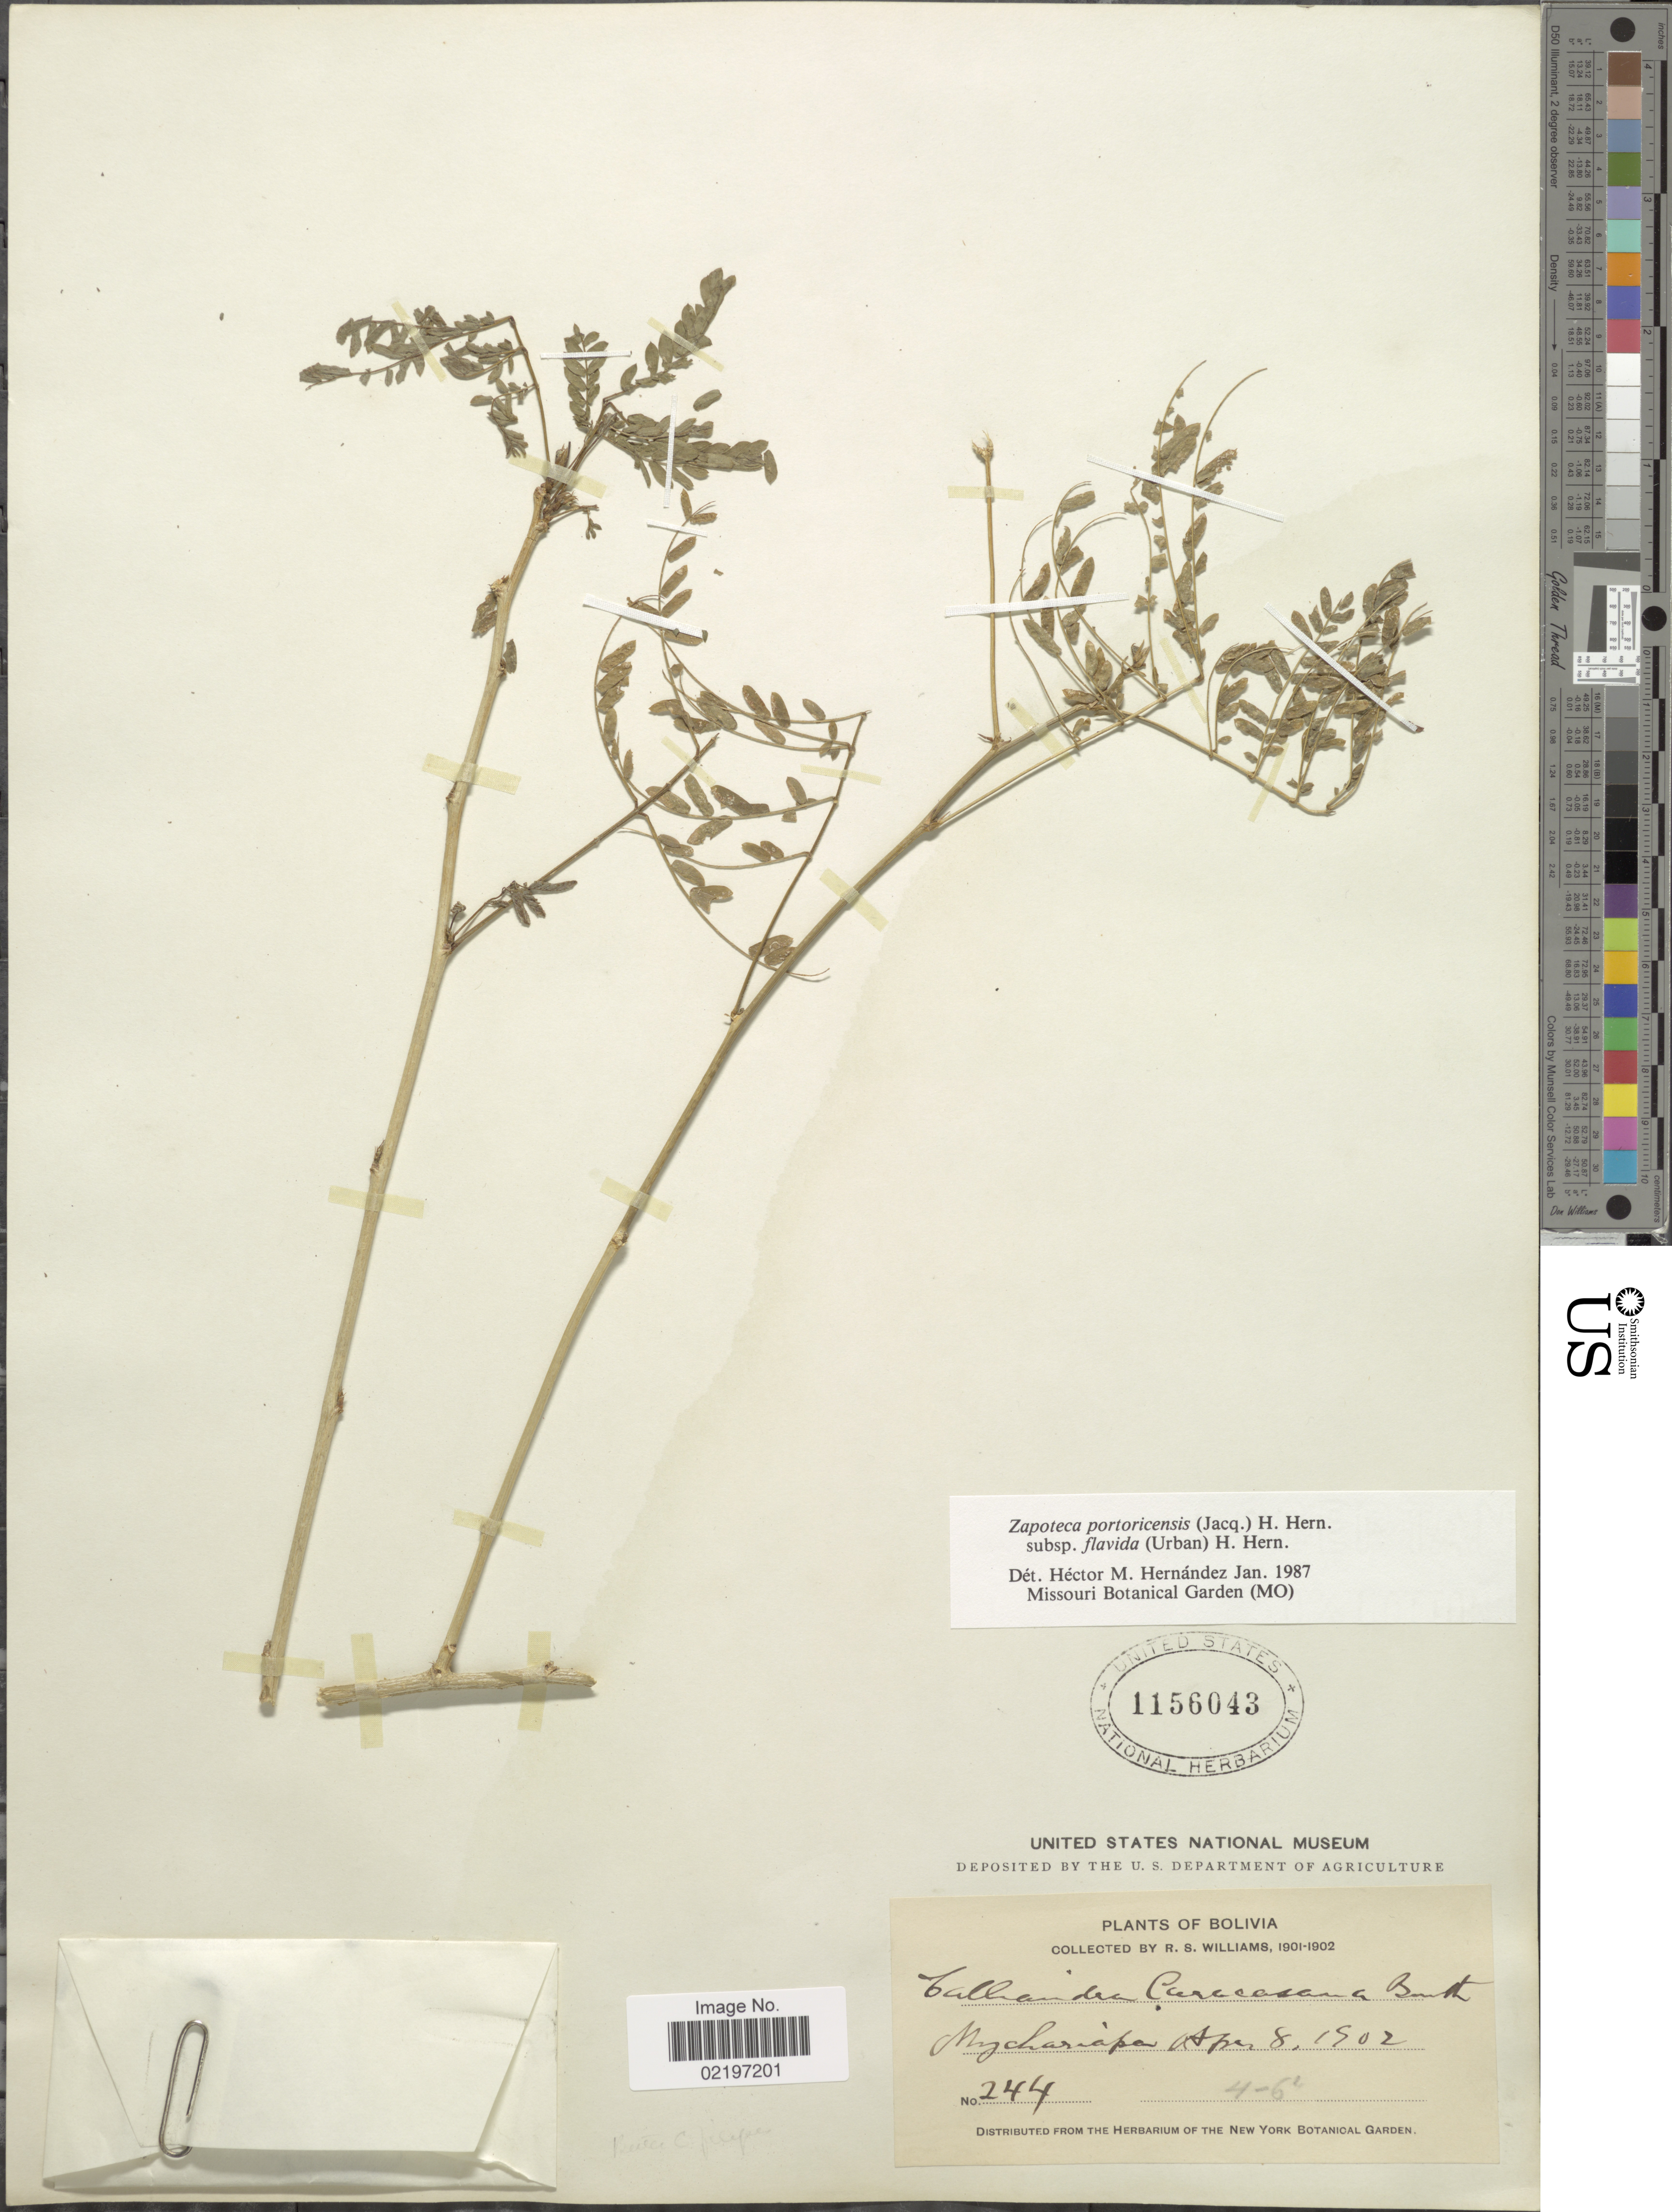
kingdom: Plantae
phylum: Tracheophyta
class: Magnoliopsida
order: Fabales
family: Fabaceae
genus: Zapoteca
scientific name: Zapoteca portoricensis subsp. flavida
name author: (Urb.) H.M. Hern.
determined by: Hernandez, H. M., (MO), Missouri Botanical Garden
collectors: R. S. Williams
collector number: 244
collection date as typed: Apr. 8, 1902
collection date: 1902-04-08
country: Bolivia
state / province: La Paz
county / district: Franz Tamayo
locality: Machariapa (NE of Apolo)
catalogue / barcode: US 1165043